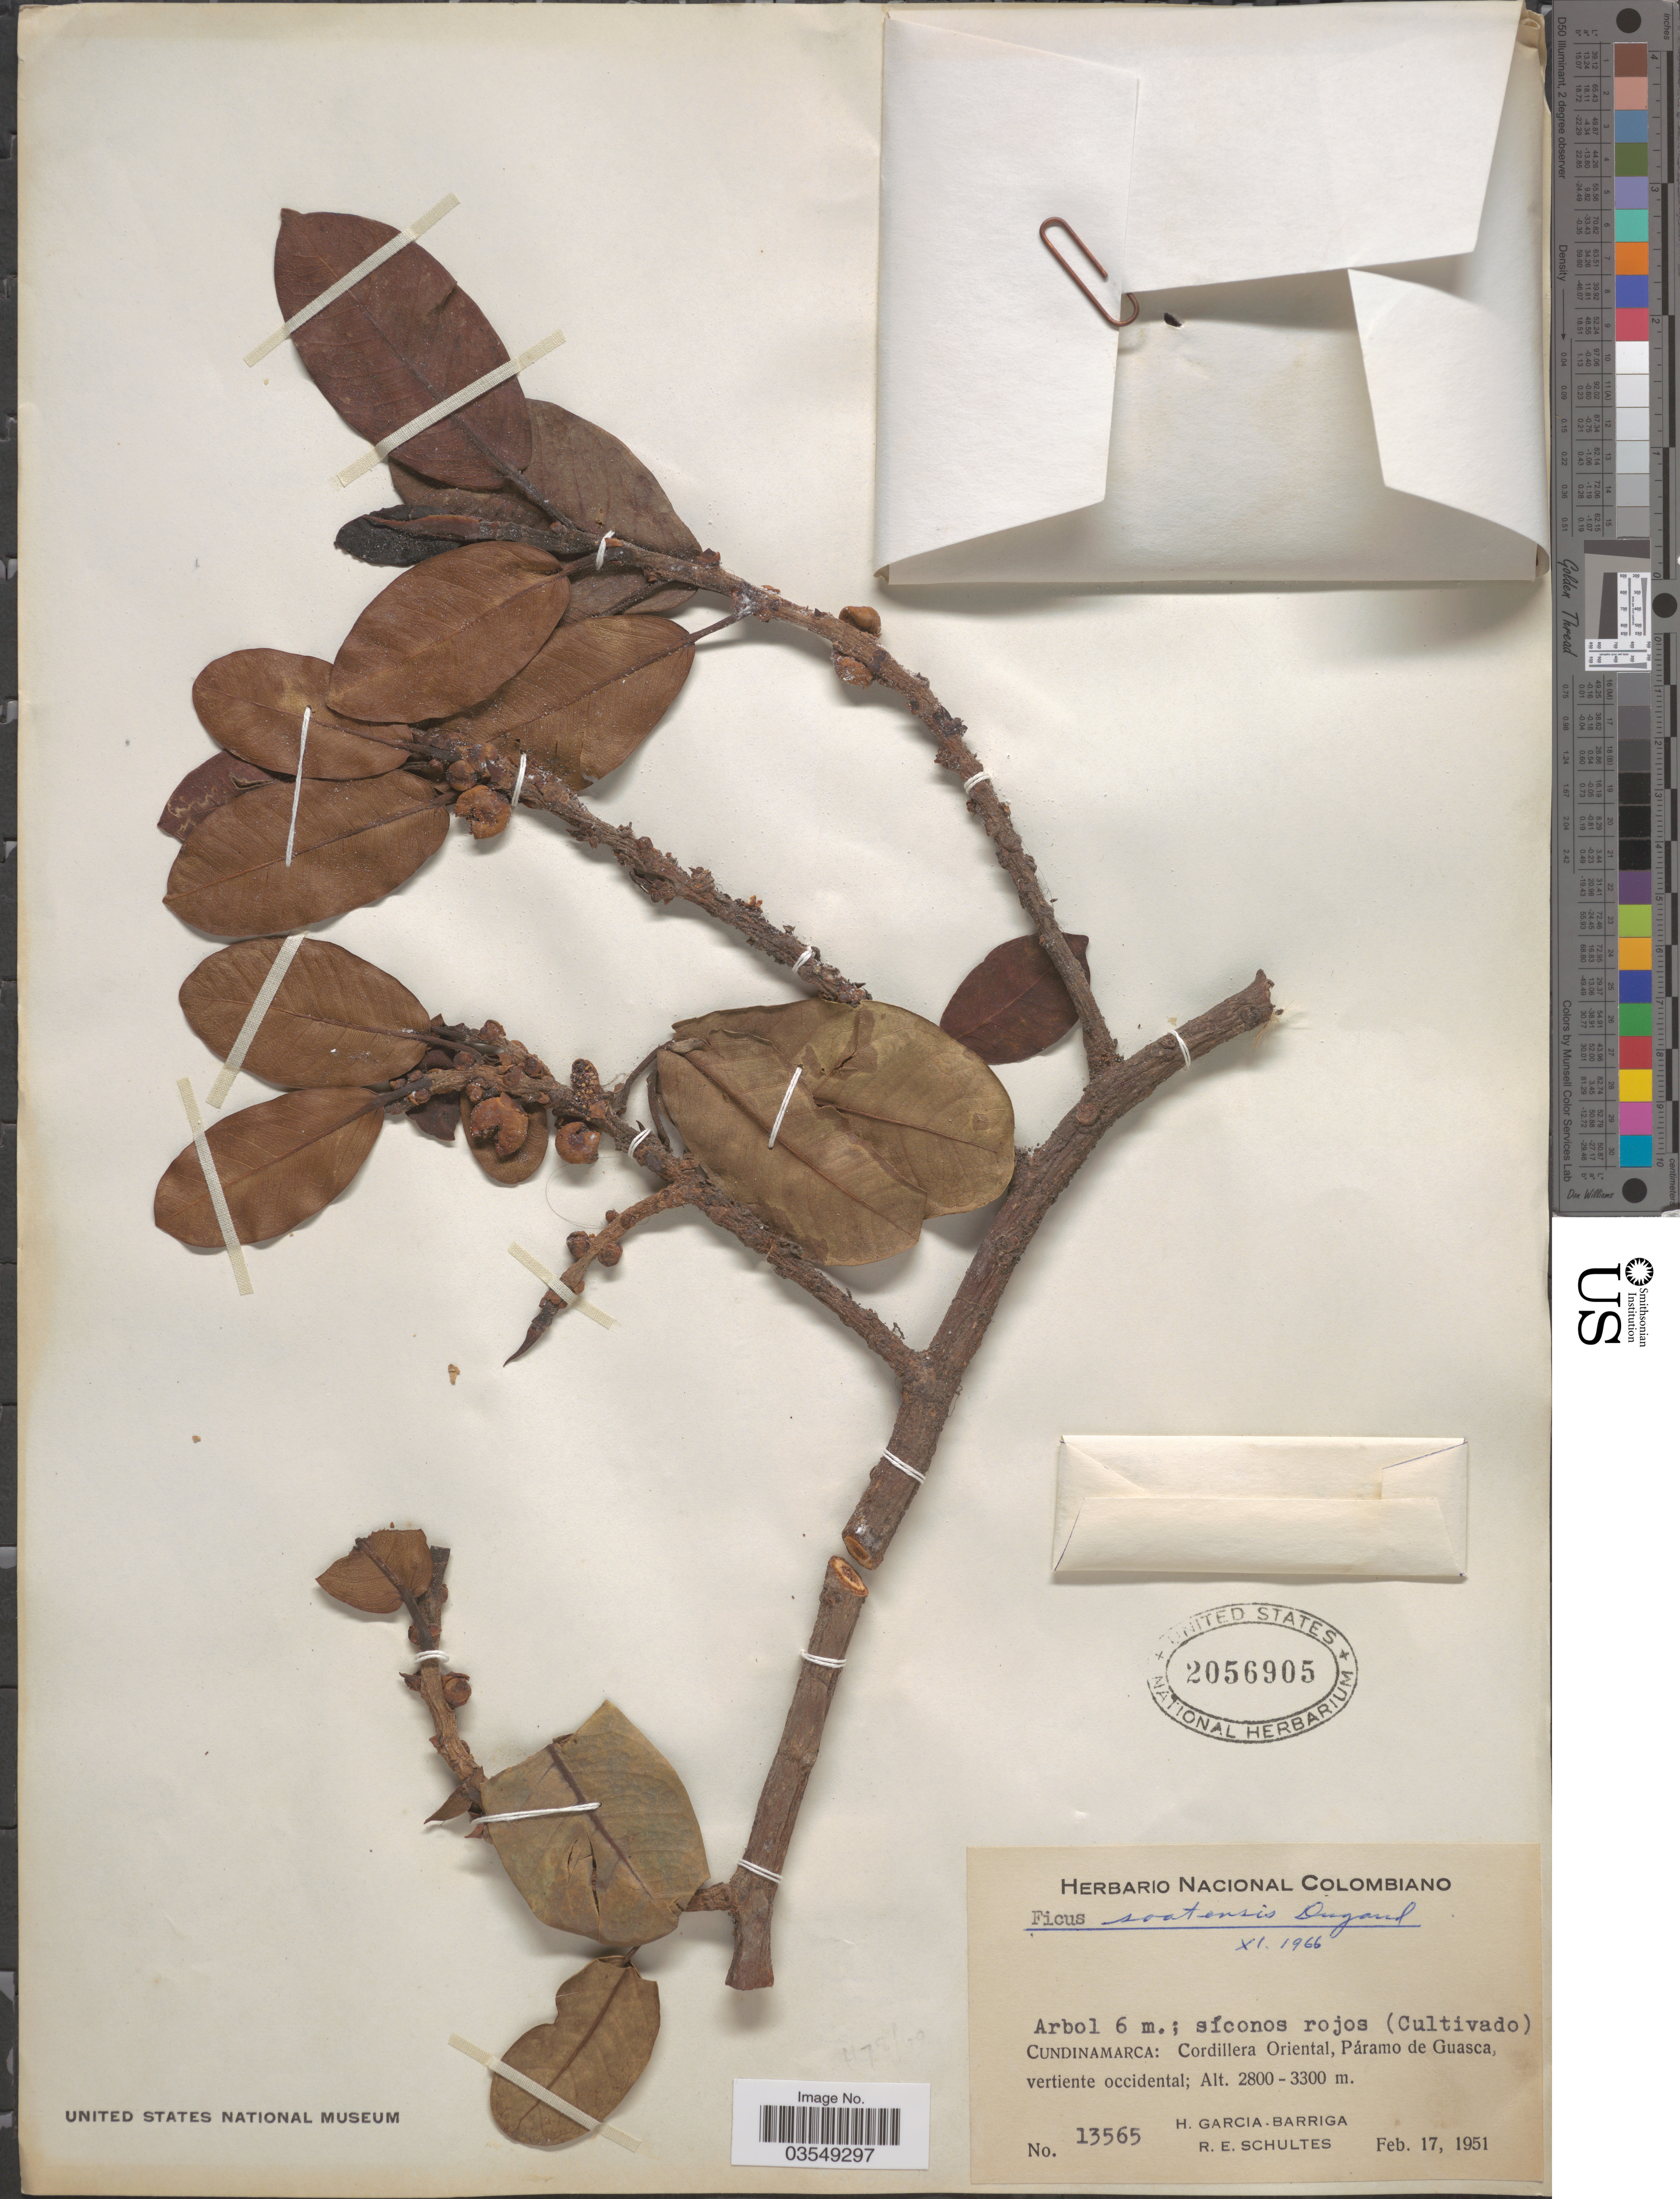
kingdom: Plantae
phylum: Tracheophyta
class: Magnoliopsida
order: Rosales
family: Moraceae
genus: Ficus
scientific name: Ficus soatensis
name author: Dugand G.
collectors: H. García Barriga & R. E. Schultes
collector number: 13565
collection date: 1951-02-17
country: Colombia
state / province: Cundinamarca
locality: Cordillera Oriental, Páramo de Guasca, vertiente occidental.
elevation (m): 2800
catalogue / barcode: US 2056905